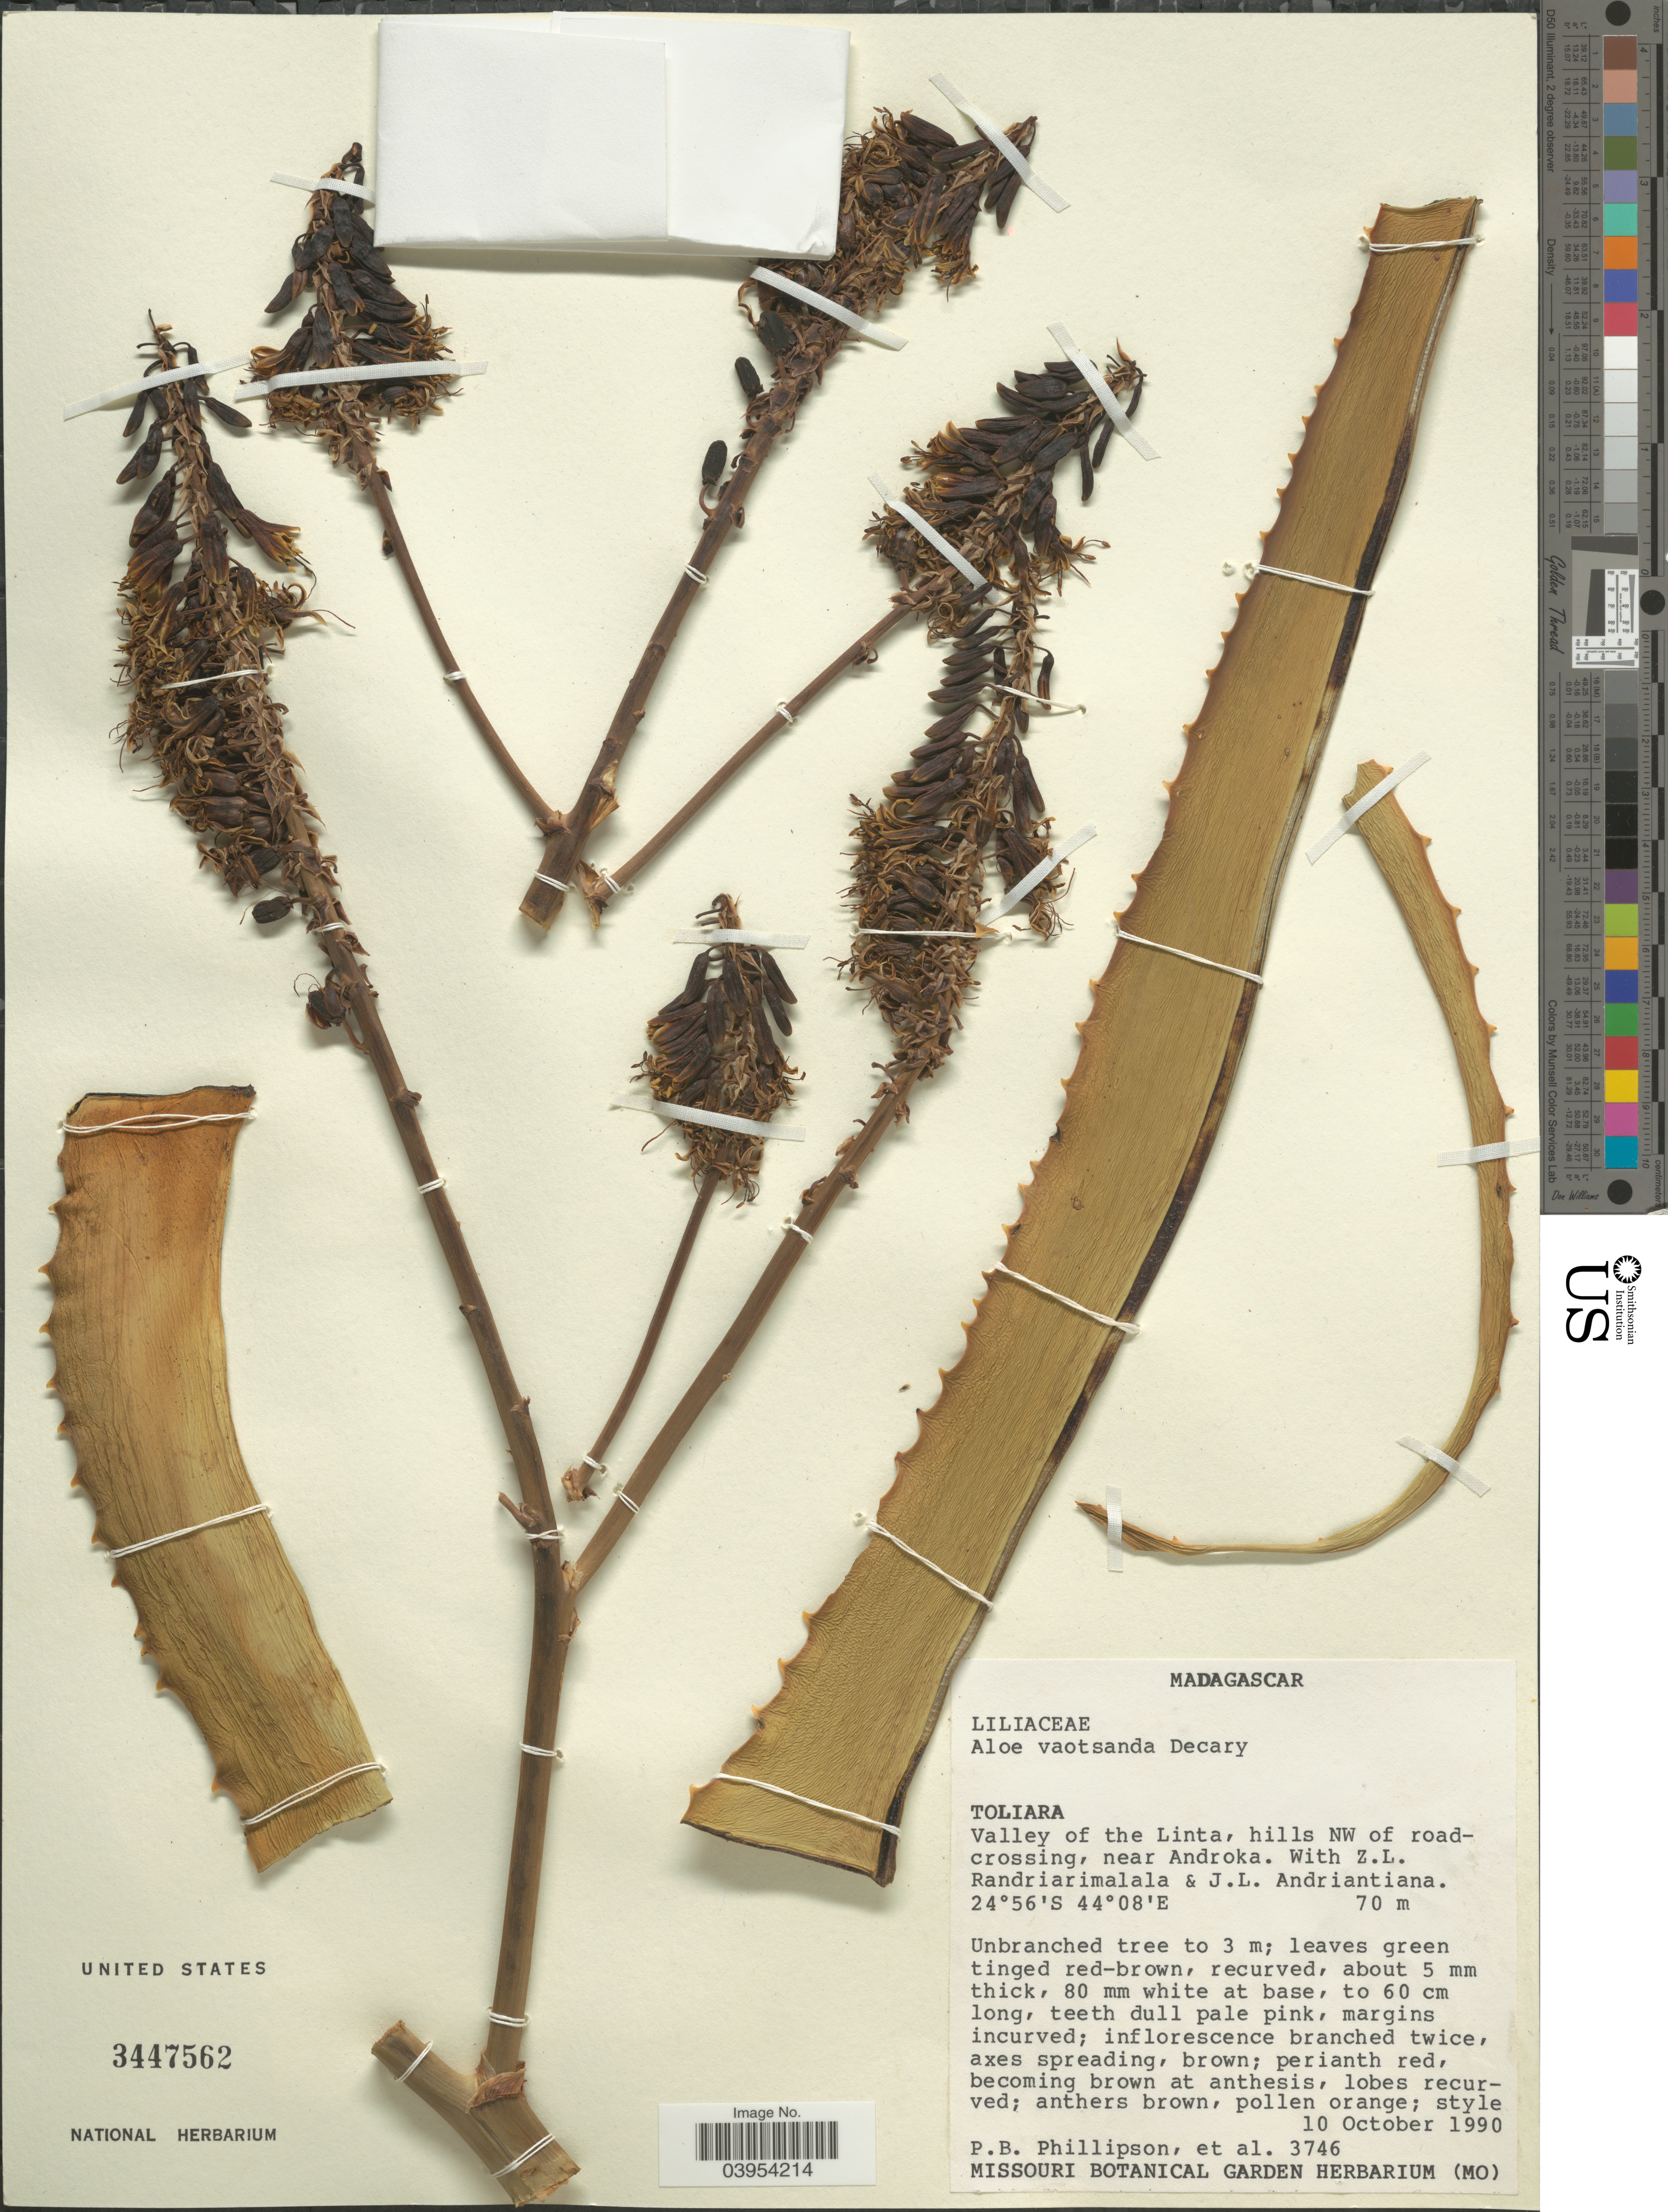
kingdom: Plantae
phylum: Tracheophyta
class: Liliopsida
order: Asparagales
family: Asphodelaceae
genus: Aloe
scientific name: Aloe vaotsanda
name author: Decary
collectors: P. B. Phillipson, Z. Randriarimalala & J. Andriantiana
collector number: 3746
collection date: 1990-10-10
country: Madagascar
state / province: Atsimo-Andrefana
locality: Valley of the Linta, hills NW of road-crossing, near Androka.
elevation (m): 70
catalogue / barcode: US 3447562